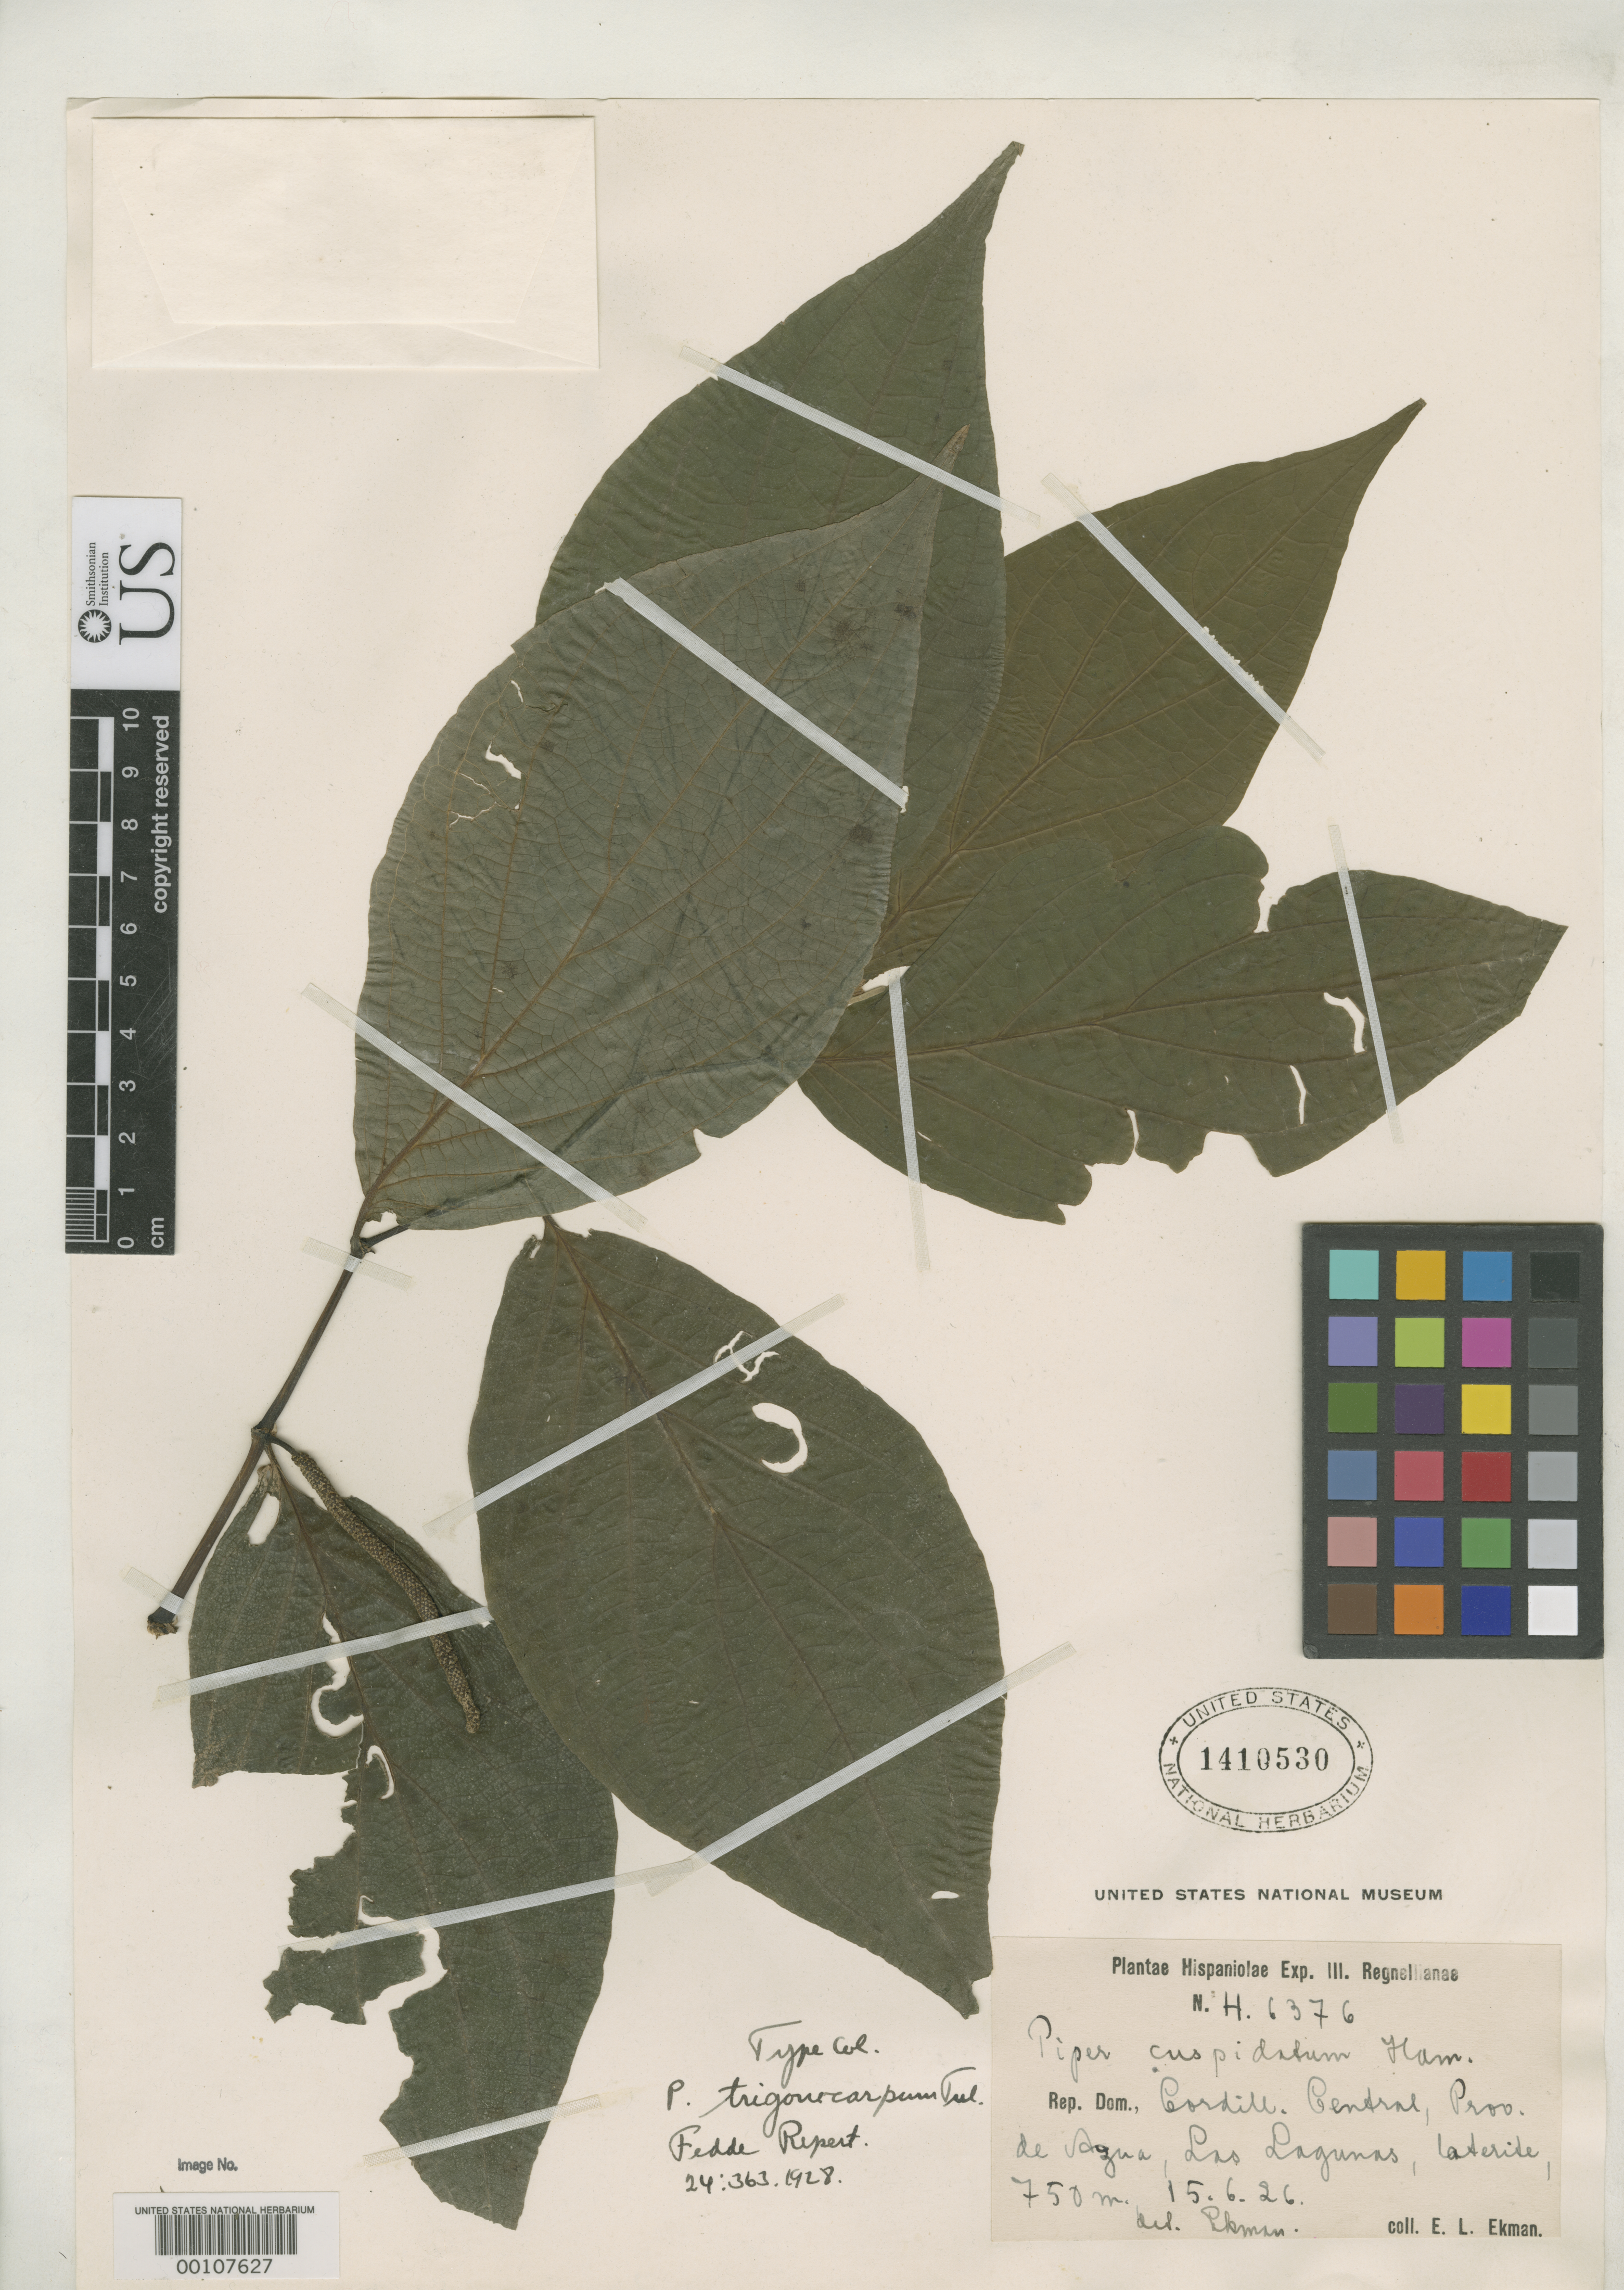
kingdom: Plantae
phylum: Tracheophyta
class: Magnoliopsida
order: Piperales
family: Piperaceae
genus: Piper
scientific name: Piper trigonocarpum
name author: Trel.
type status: Isotype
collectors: E. L. Ekman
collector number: H 6376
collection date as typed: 15 Jun 1926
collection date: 1926-06-15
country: Haiti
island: Hispaniola Island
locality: Las Algunas, Azua.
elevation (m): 750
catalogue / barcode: US 1410530